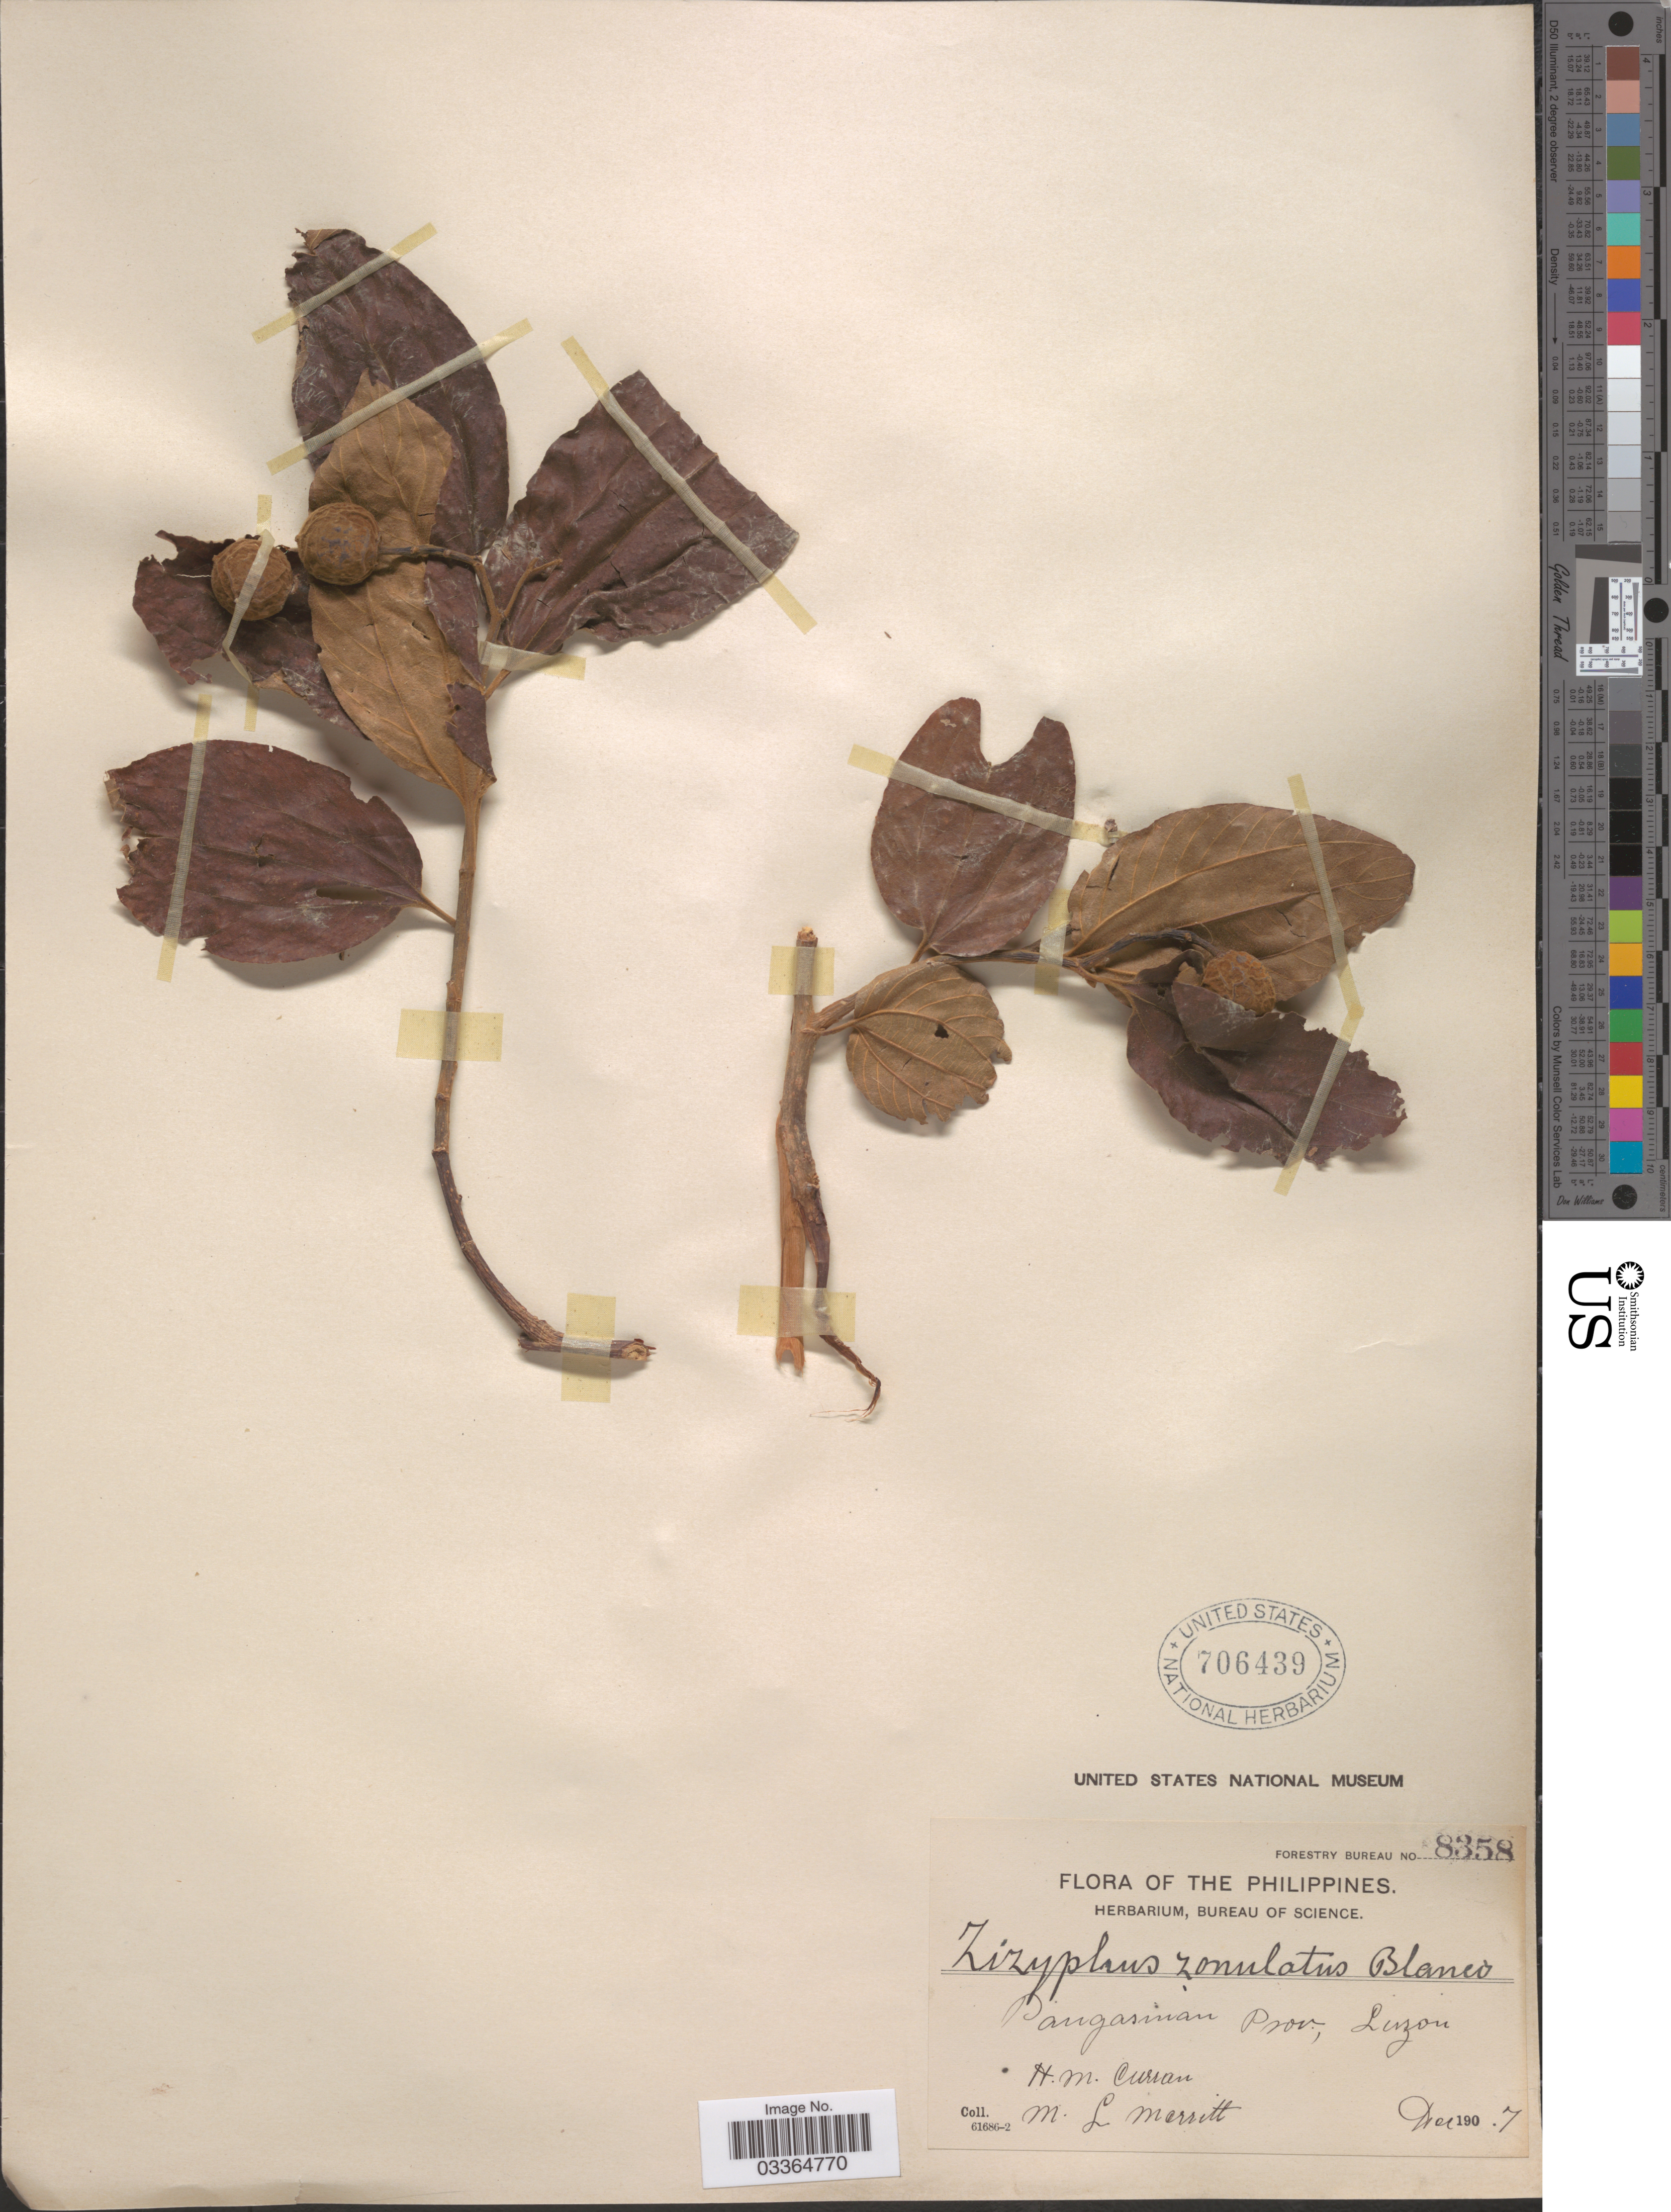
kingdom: Plantae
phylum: Tracheophyta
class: Magnoliopsida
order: Rosales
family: Rhamnaceae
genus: Ziziphus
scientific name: Ziziphus talanai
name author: (Blanco) Merr.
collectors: H. M. Curran & M. L. Merritt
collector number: Forestry Bureau 8358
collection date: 1907-05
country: Philippines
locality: Pangasinan Prov., Luzon.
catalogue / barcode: US 706439